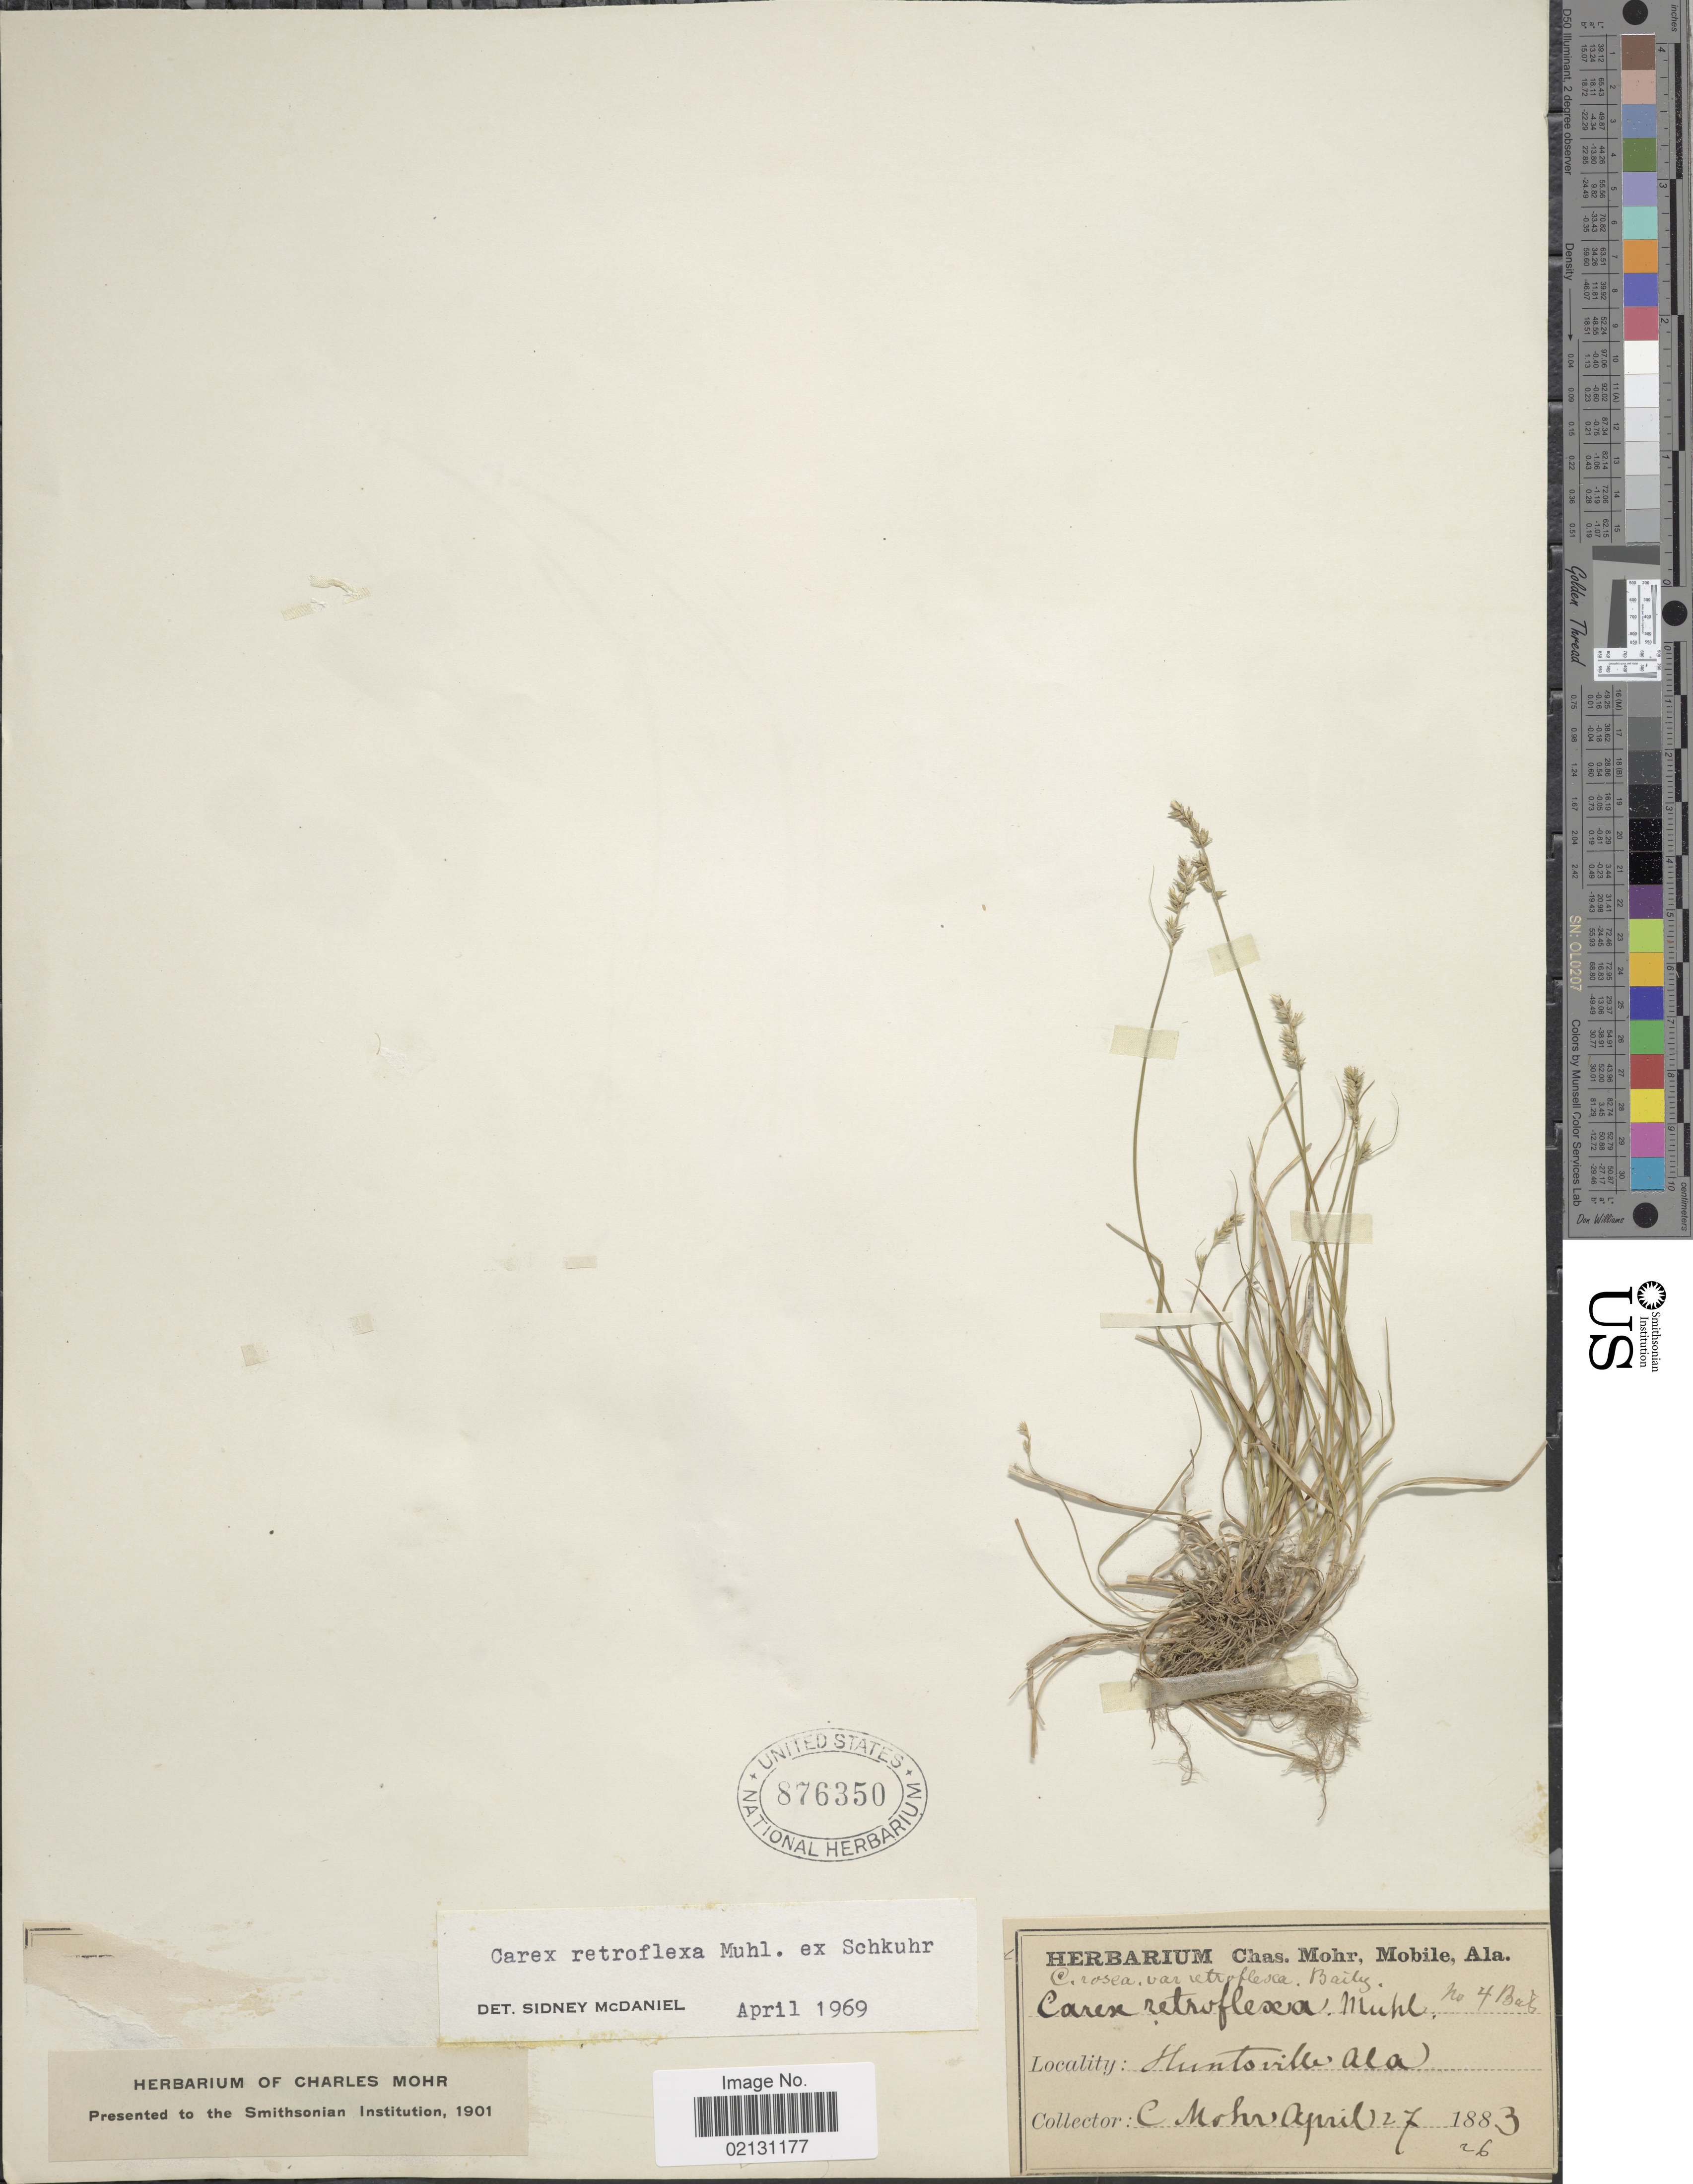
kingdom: Plantae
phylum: Tracheophyta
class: Liliopsida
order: Poales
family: Cyperaceae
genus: Carex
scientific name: Carex retroflexa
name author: Muhl. ex Willd.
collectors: C. T. Mohr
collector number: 26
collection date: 1883-04-27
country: United States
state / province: Alabama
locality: Huntsville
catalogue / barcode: US 876350